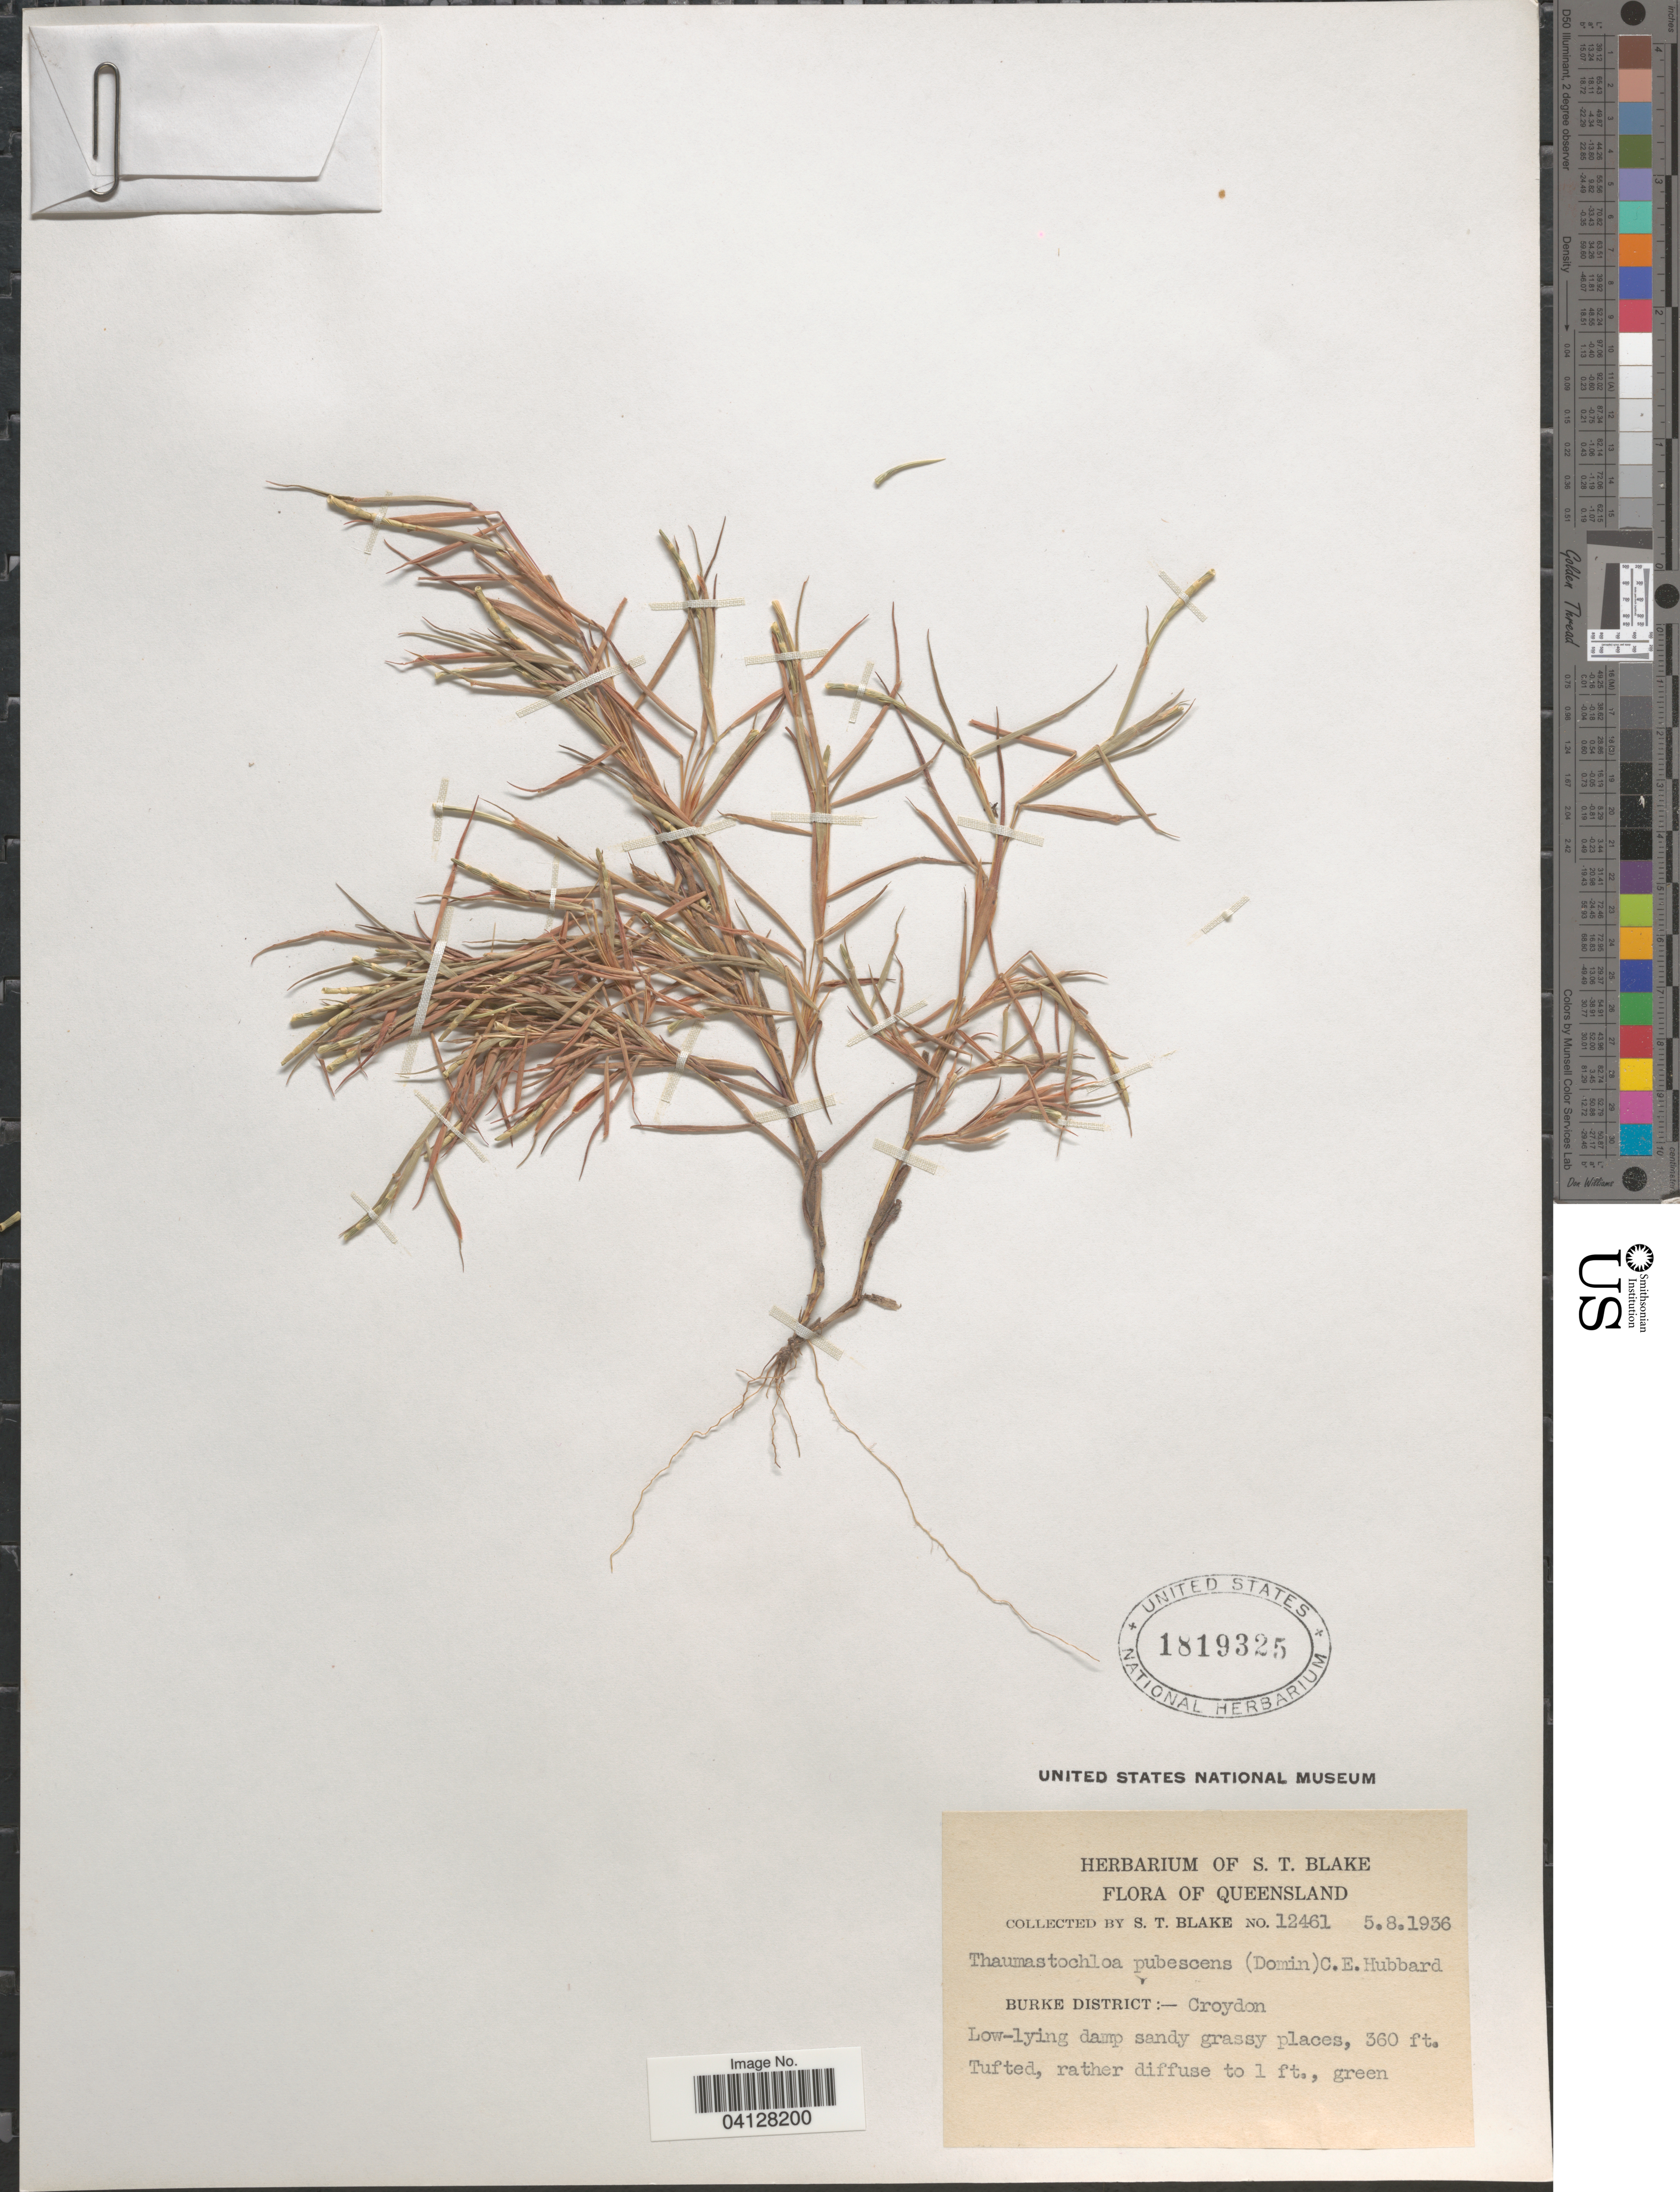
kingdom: Plantae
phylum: Tracheophyta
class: Liliopsida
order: Poales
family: Poaceae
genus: Thaumastochloa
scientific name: Thaumastochloa pubescens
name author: (Benth.) C.E. Hubb.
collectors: S. T. Blake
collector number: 12461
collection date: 1936-08-05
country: Australia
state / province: Queensland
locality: Burke District: - Croydon.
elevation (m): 110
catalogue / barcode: US 1819325